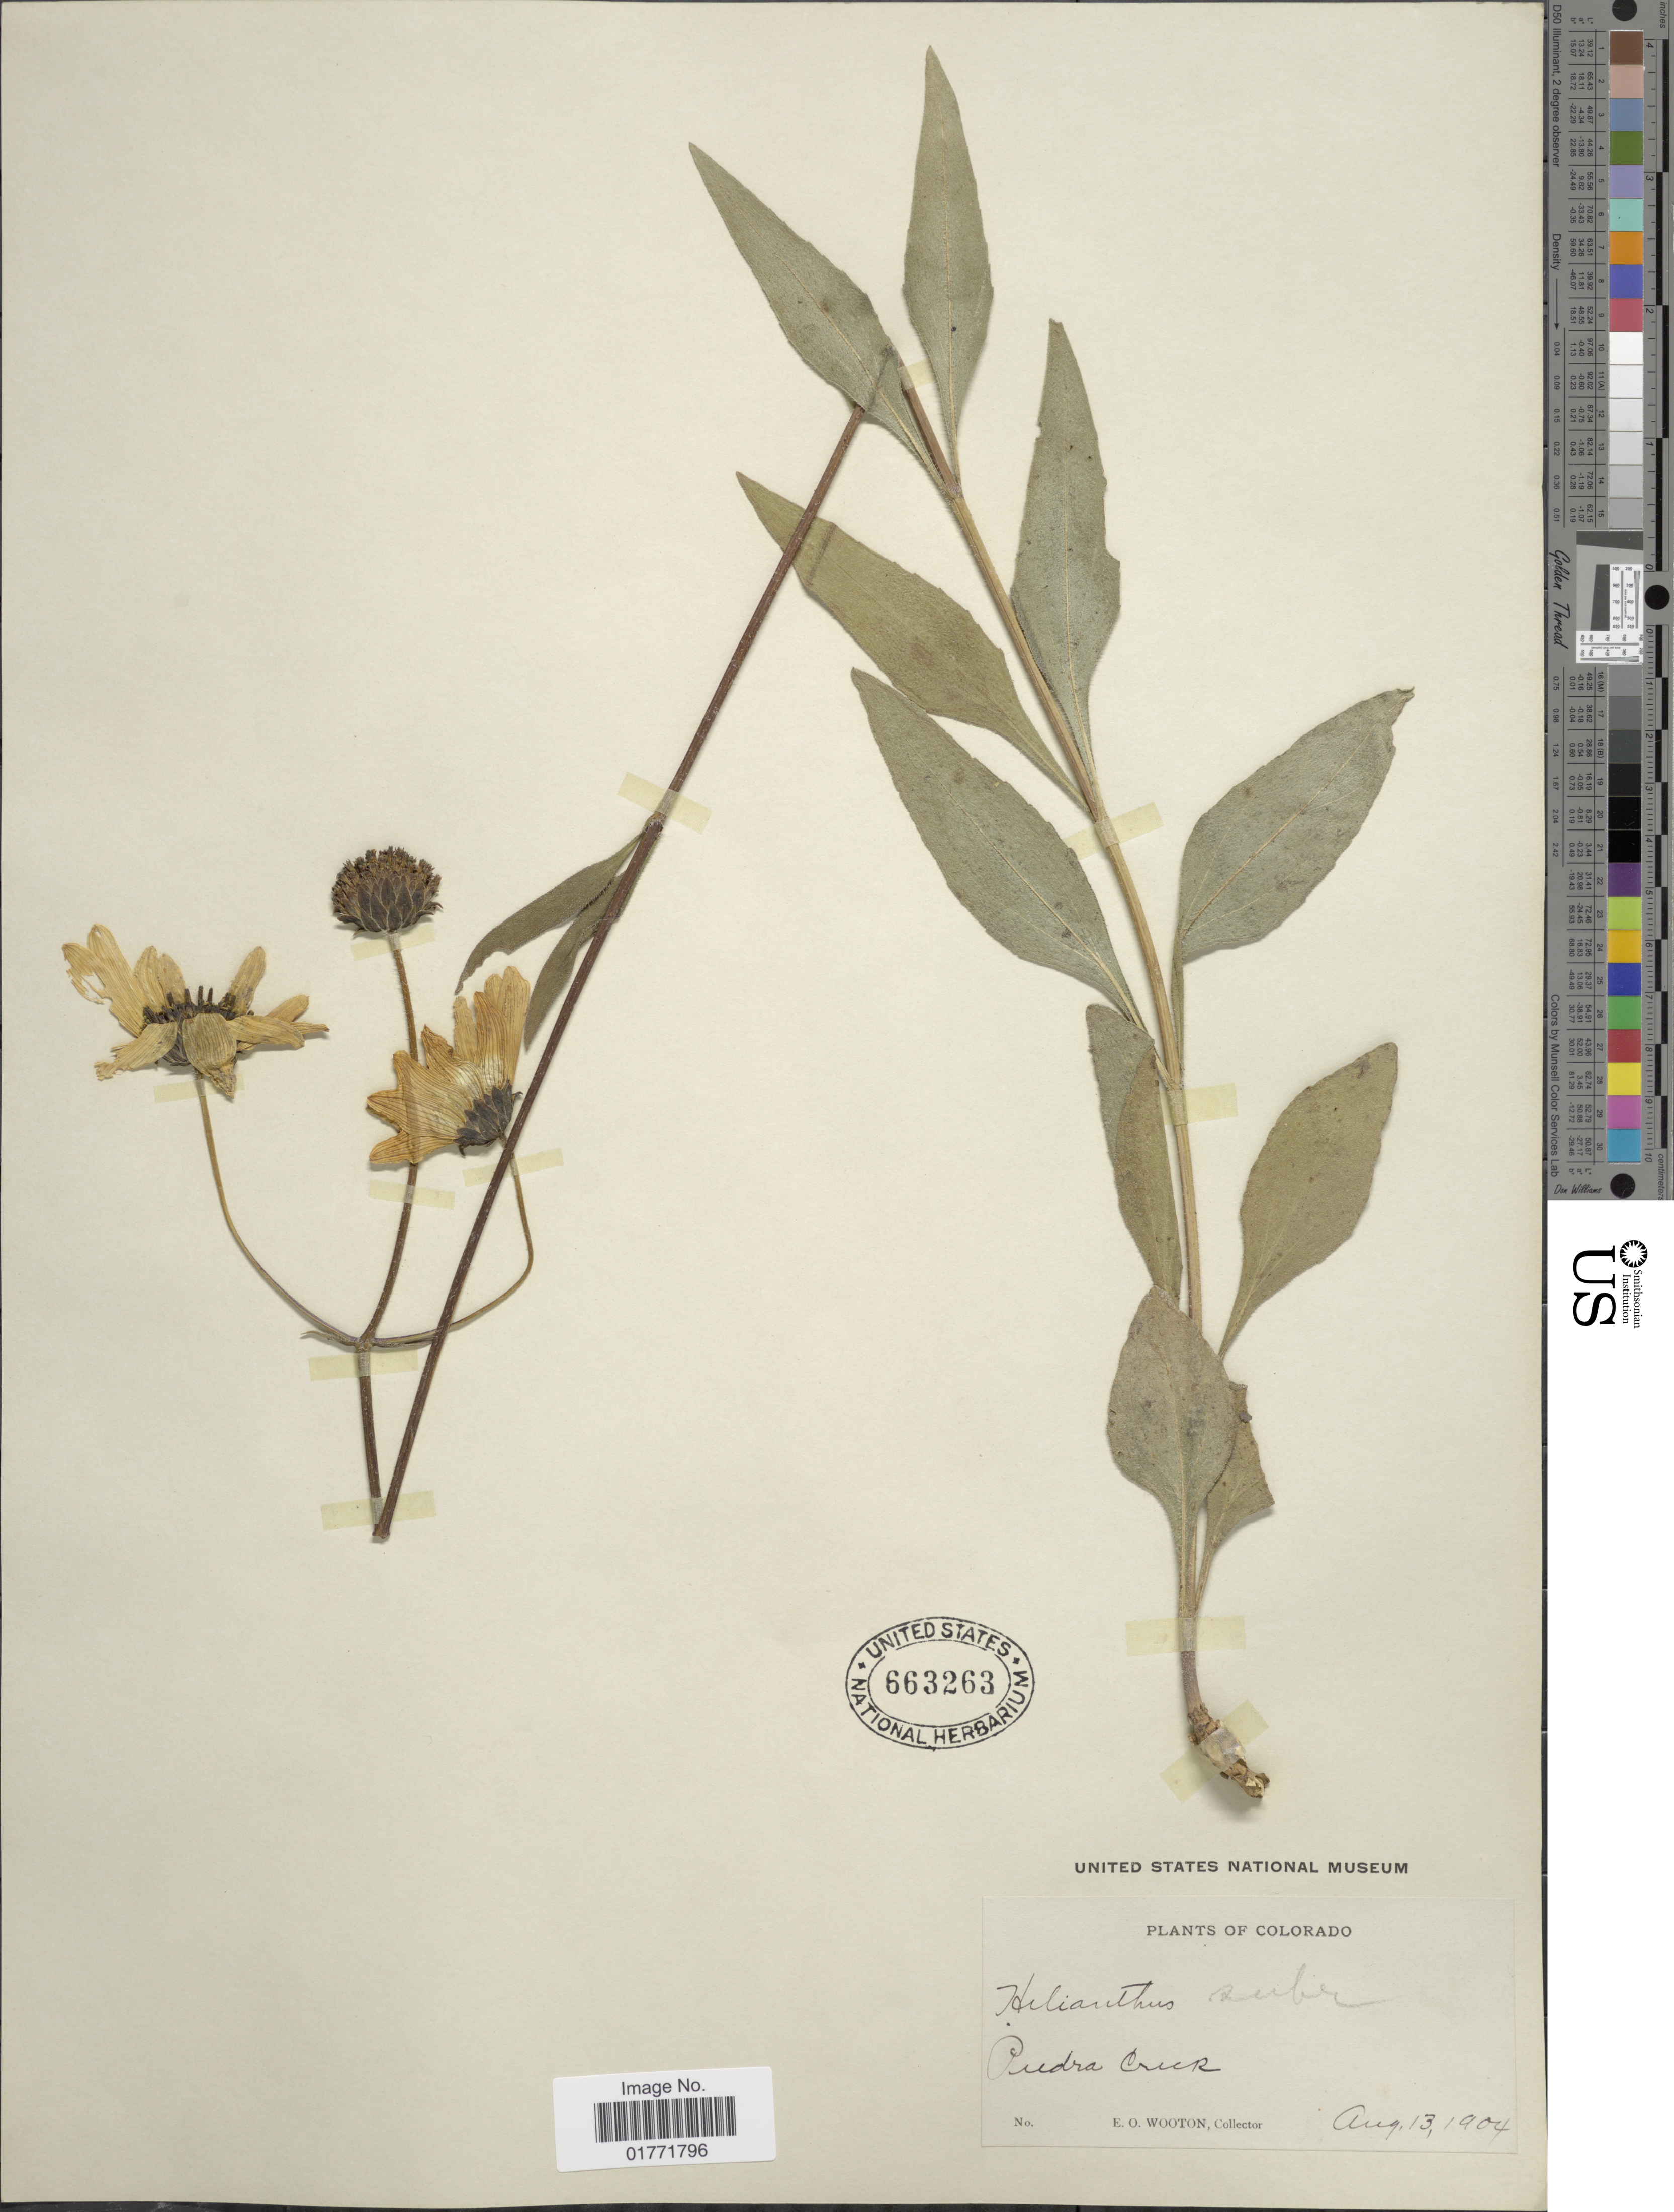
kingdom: Plantae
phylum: Tracheophyta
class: Magnoliopsida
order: Asterales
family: Asteraceae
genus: Helianthus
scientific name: Helianthus subrhomboideus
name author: Rydb.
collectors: E. O. Wooton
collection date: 1904-08-13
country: United States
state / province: Colorado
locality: Piedra Creek.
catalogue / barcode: US 663263